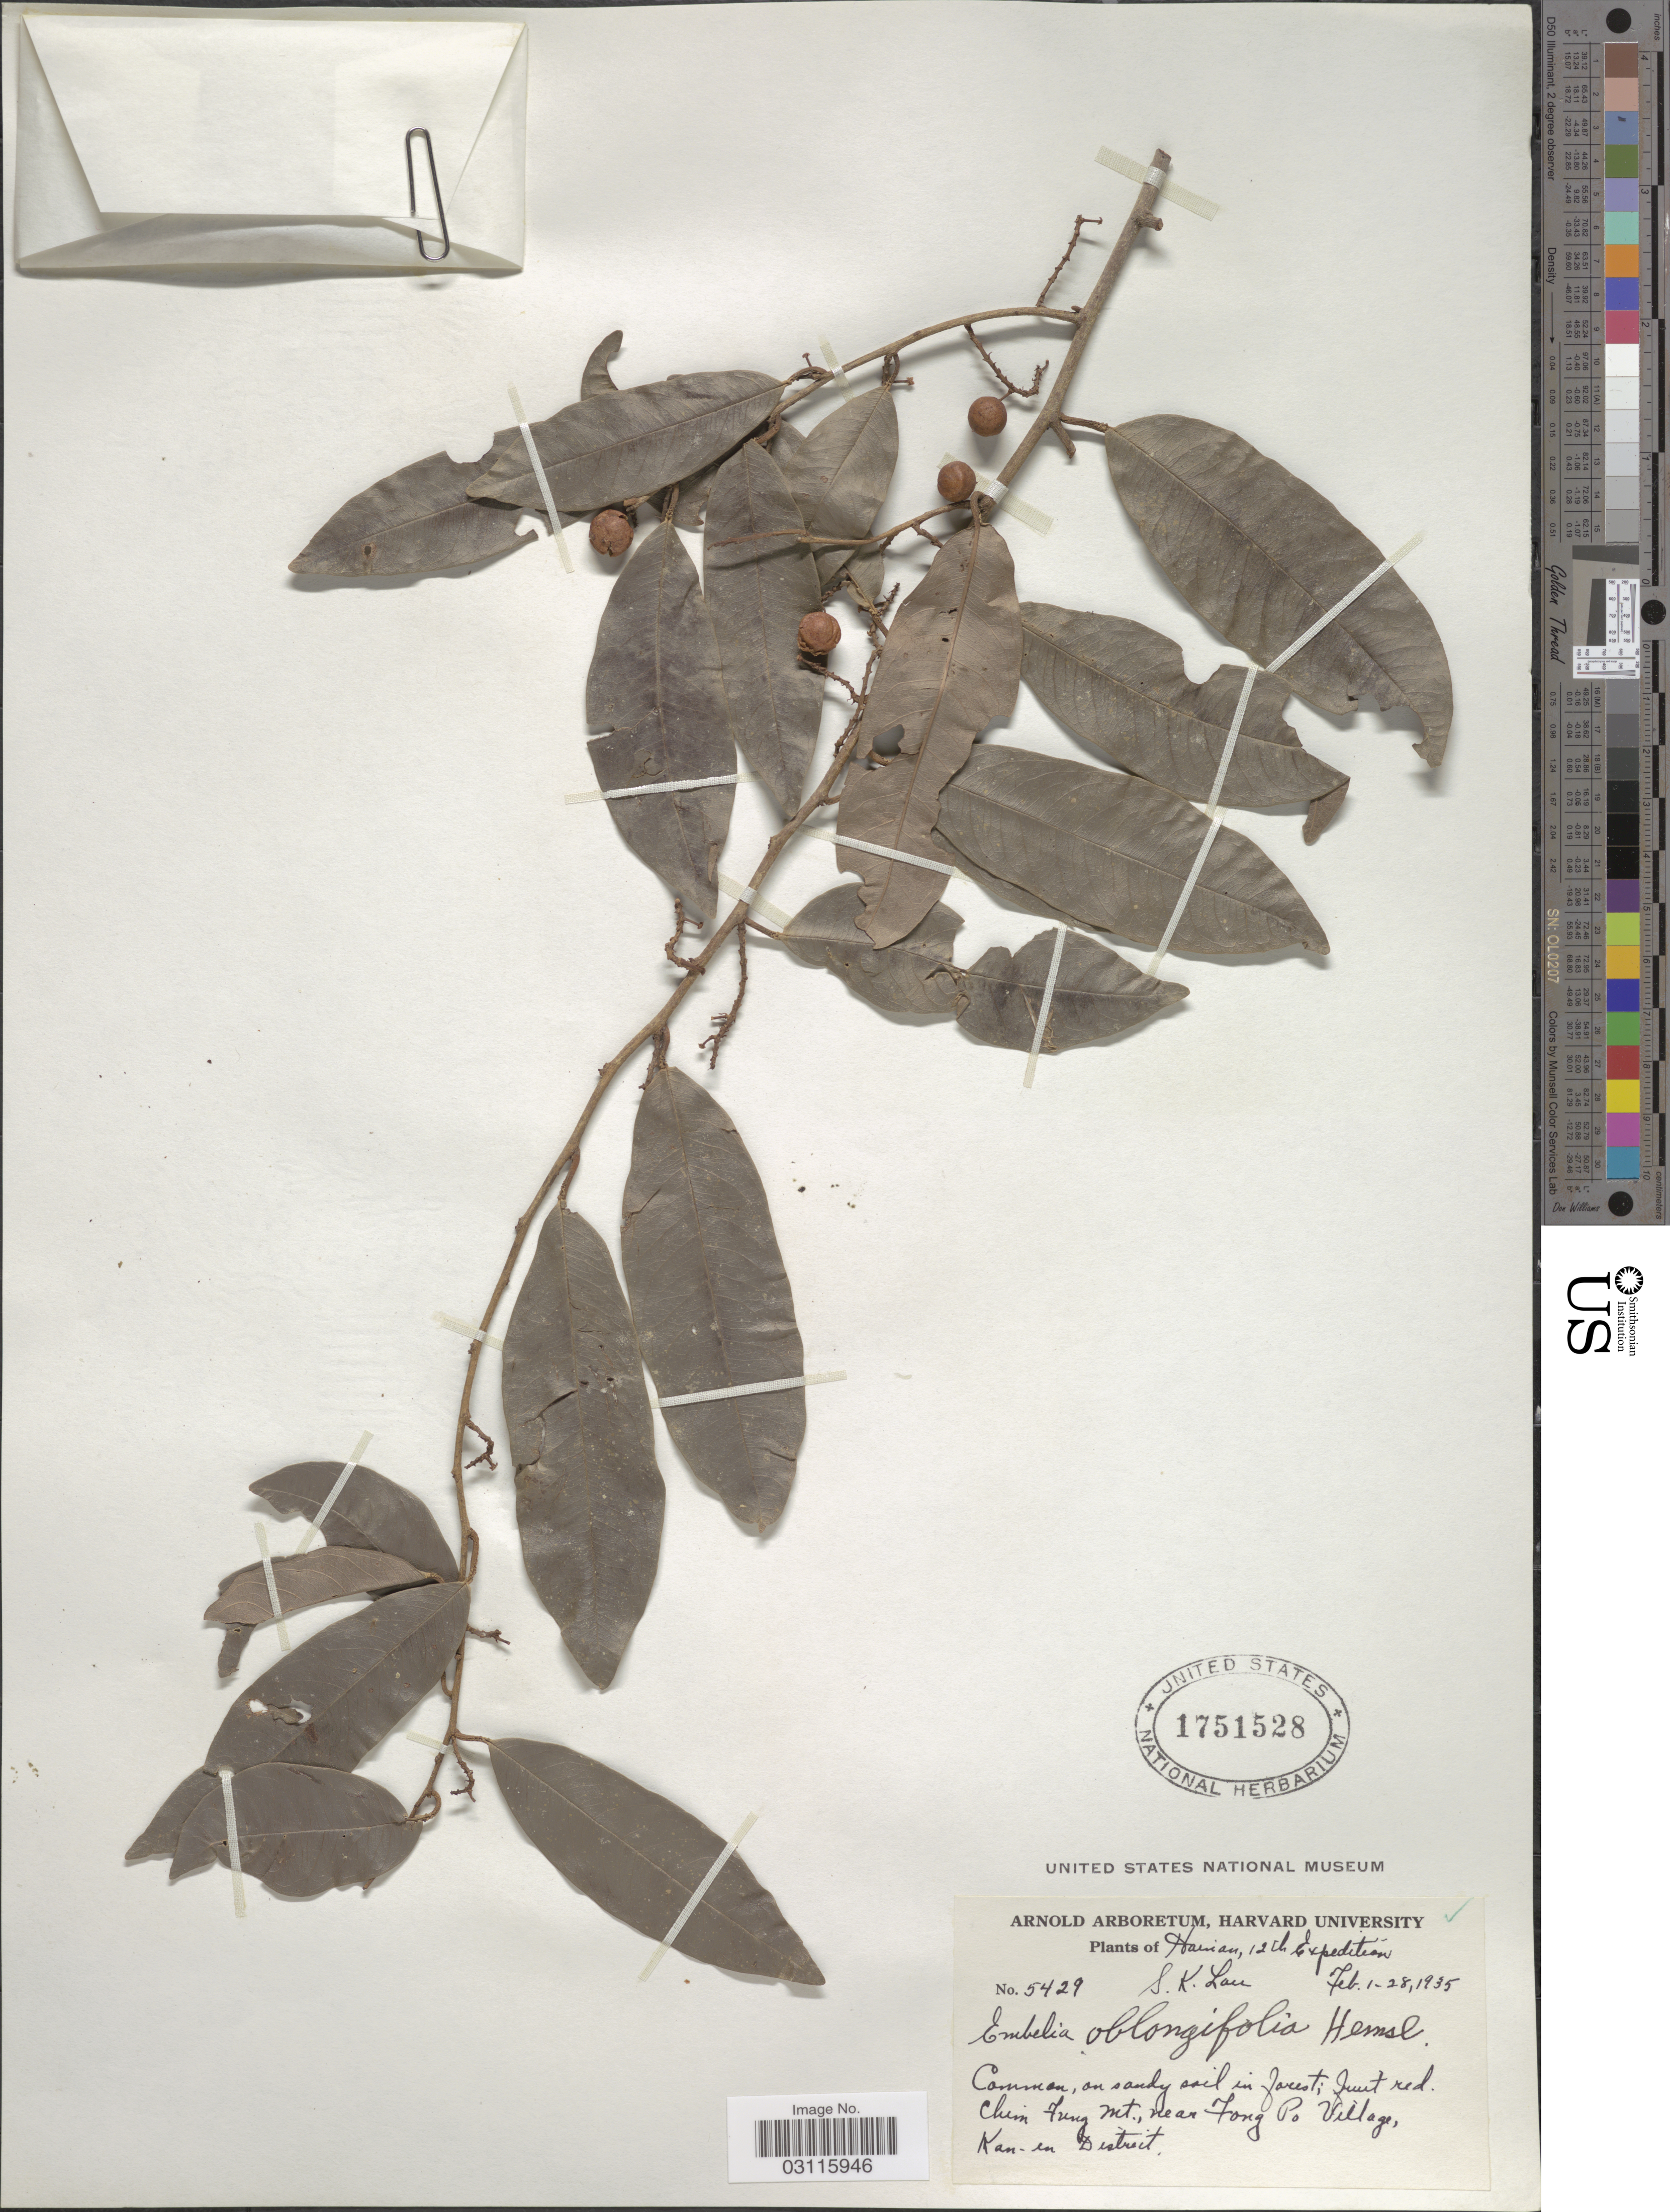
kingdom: Plantae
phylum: Tracheophyta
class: Magnoliopsida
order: Ericales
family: Primulaceae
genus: Embelia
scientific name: Embelia oblongifolia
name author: Hemsl.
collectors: S. K. Lau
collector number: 5429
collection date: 1935-02-01/1935-02-28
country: China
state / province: Hainan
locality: Chin Fung Mt., near Fong Po Village, Kan-en District.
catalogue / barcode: US 1751528